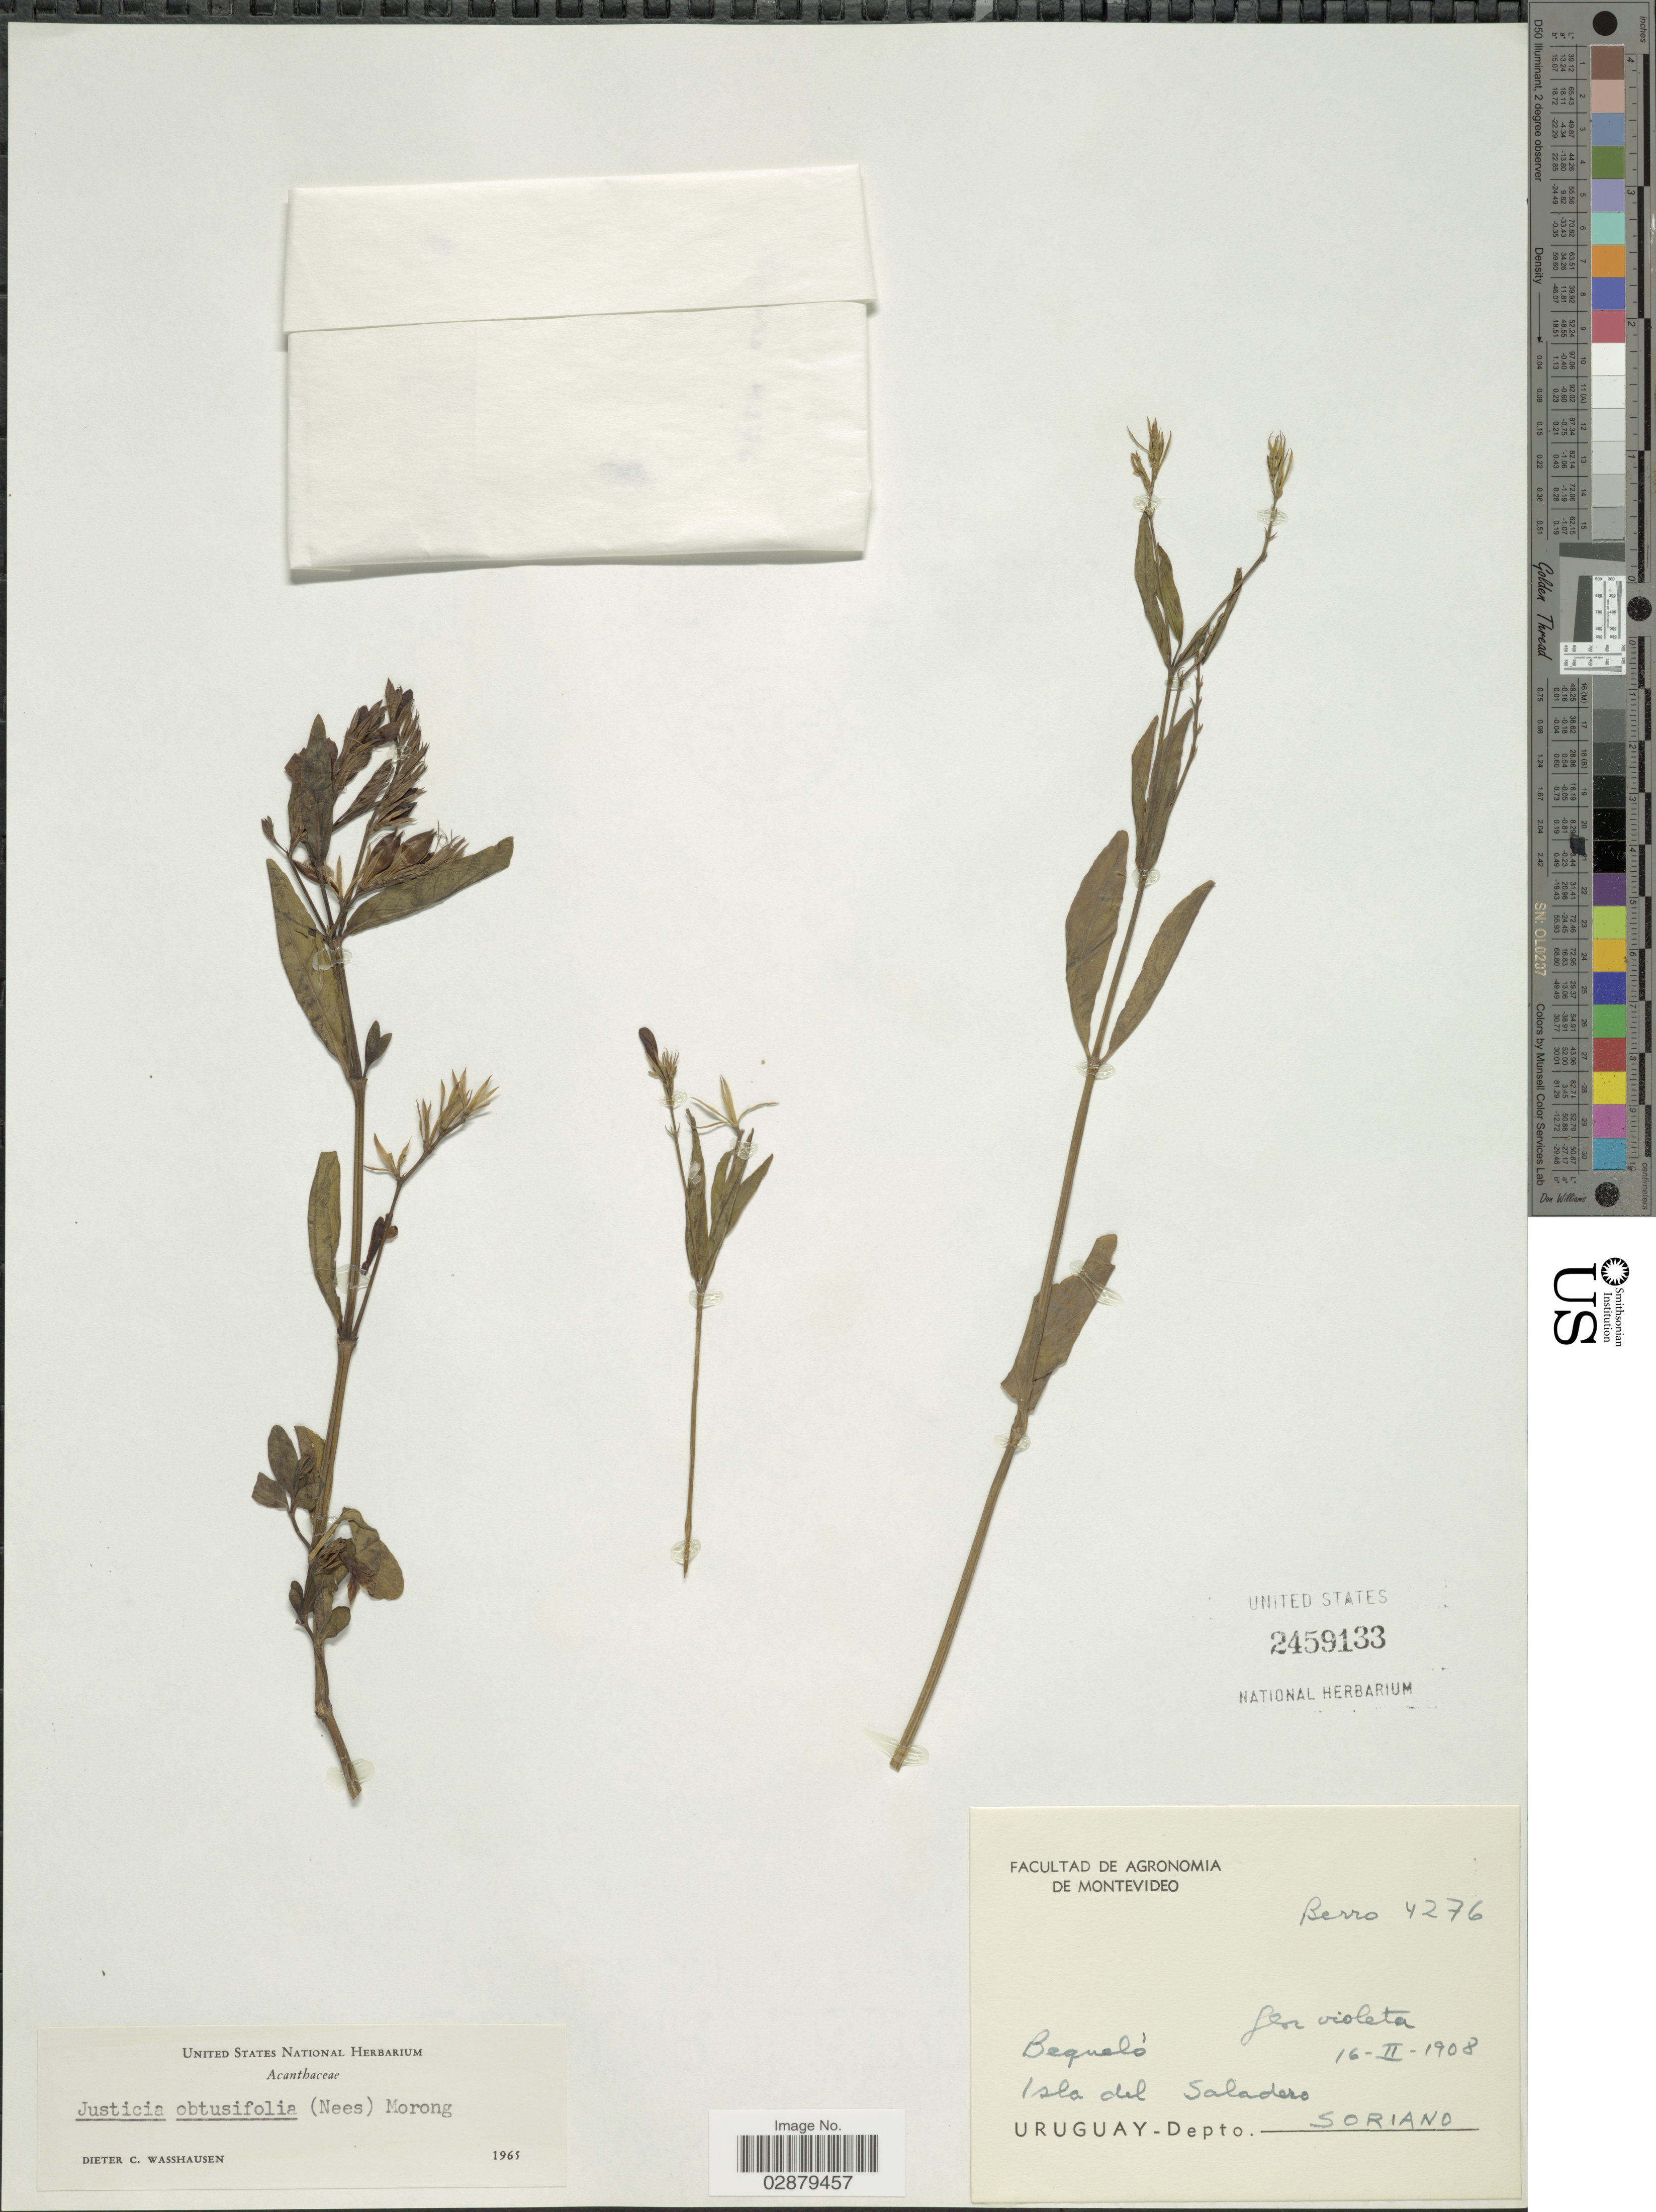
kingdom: Plantae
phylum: Tracheophyta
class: Magnoliopsida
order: Lamiales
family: Acanthaceae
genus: Justicia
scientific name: Justicia laevilinguis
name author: (Nees) Lindau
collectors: Berro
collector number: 4276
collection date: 1908-02-16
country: Uruguay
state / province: Soriano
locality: Bequeló. Isla del Saldero. Depto. Soriano.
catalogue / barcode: US 2459133